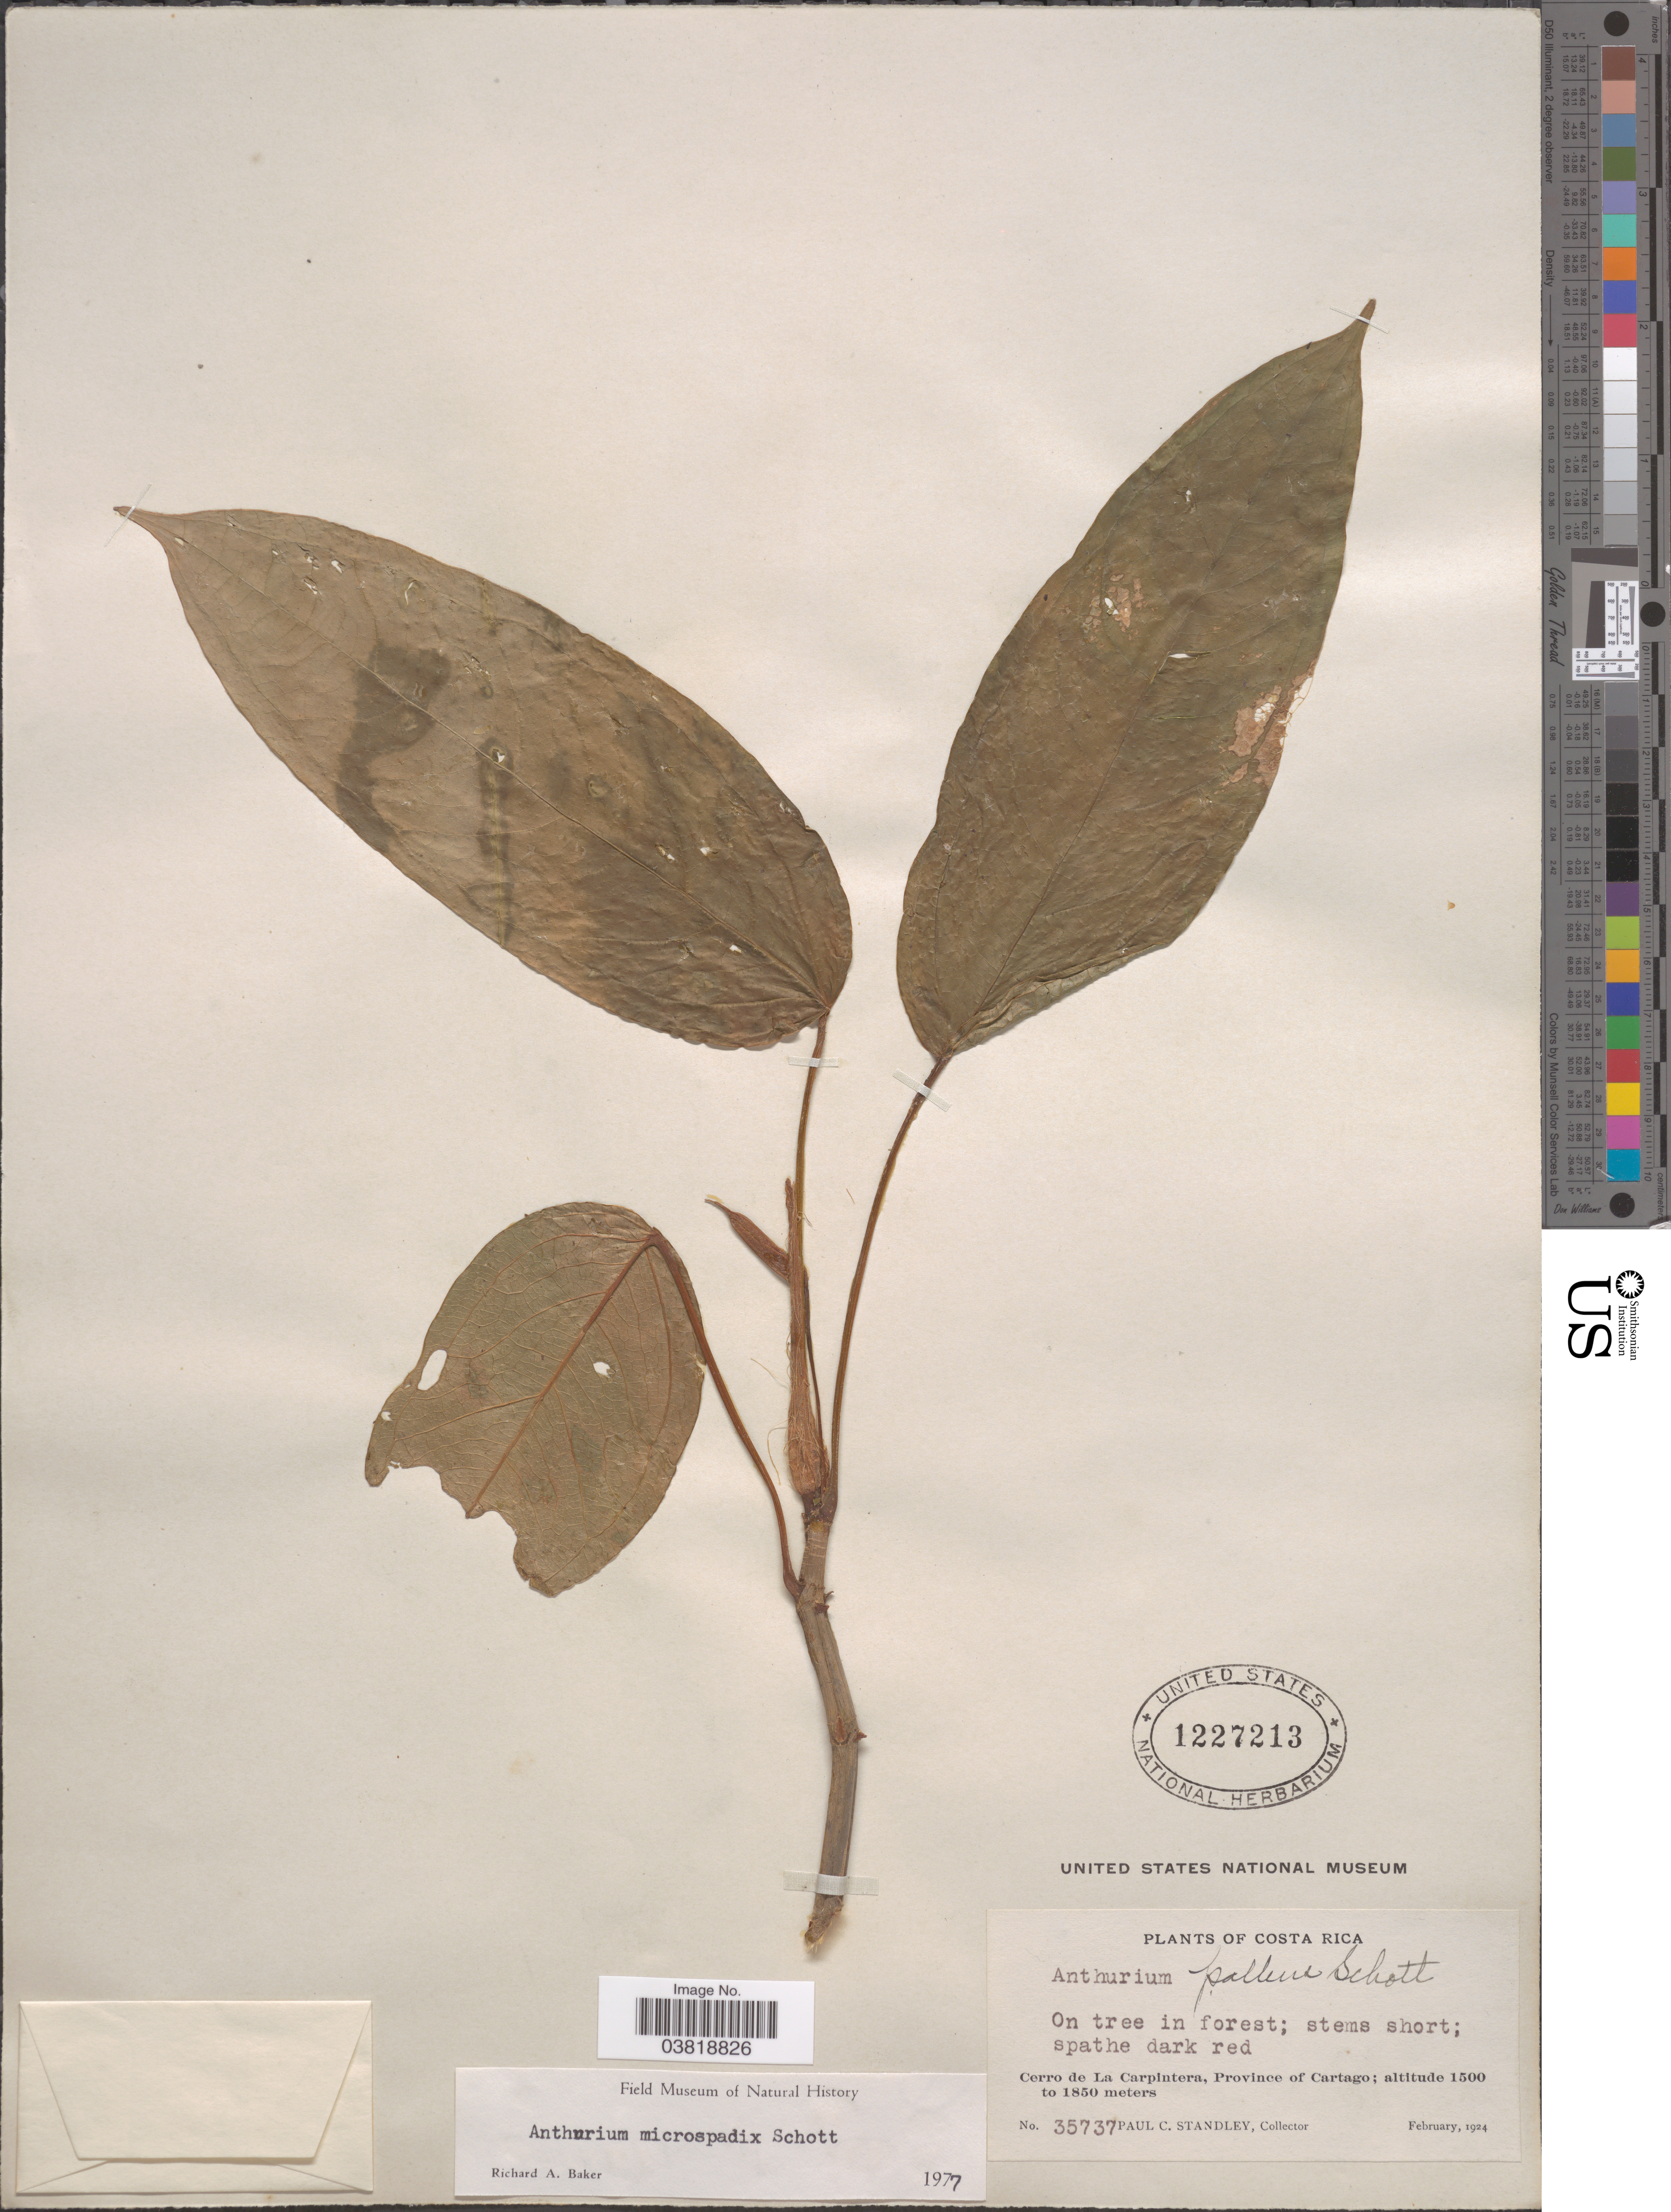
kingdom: Plantae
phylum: Tracheophyta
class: Liliopsida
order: Alismatales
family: Araceae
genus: Anthurium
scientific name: Anthurium microspadix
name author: Schott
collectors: P. C. Standley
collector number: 35737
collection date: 1924-02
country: Costa Rica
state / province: Cartago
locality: Cerro de La Carpintera.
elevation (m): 1500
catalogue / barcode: US 1227213